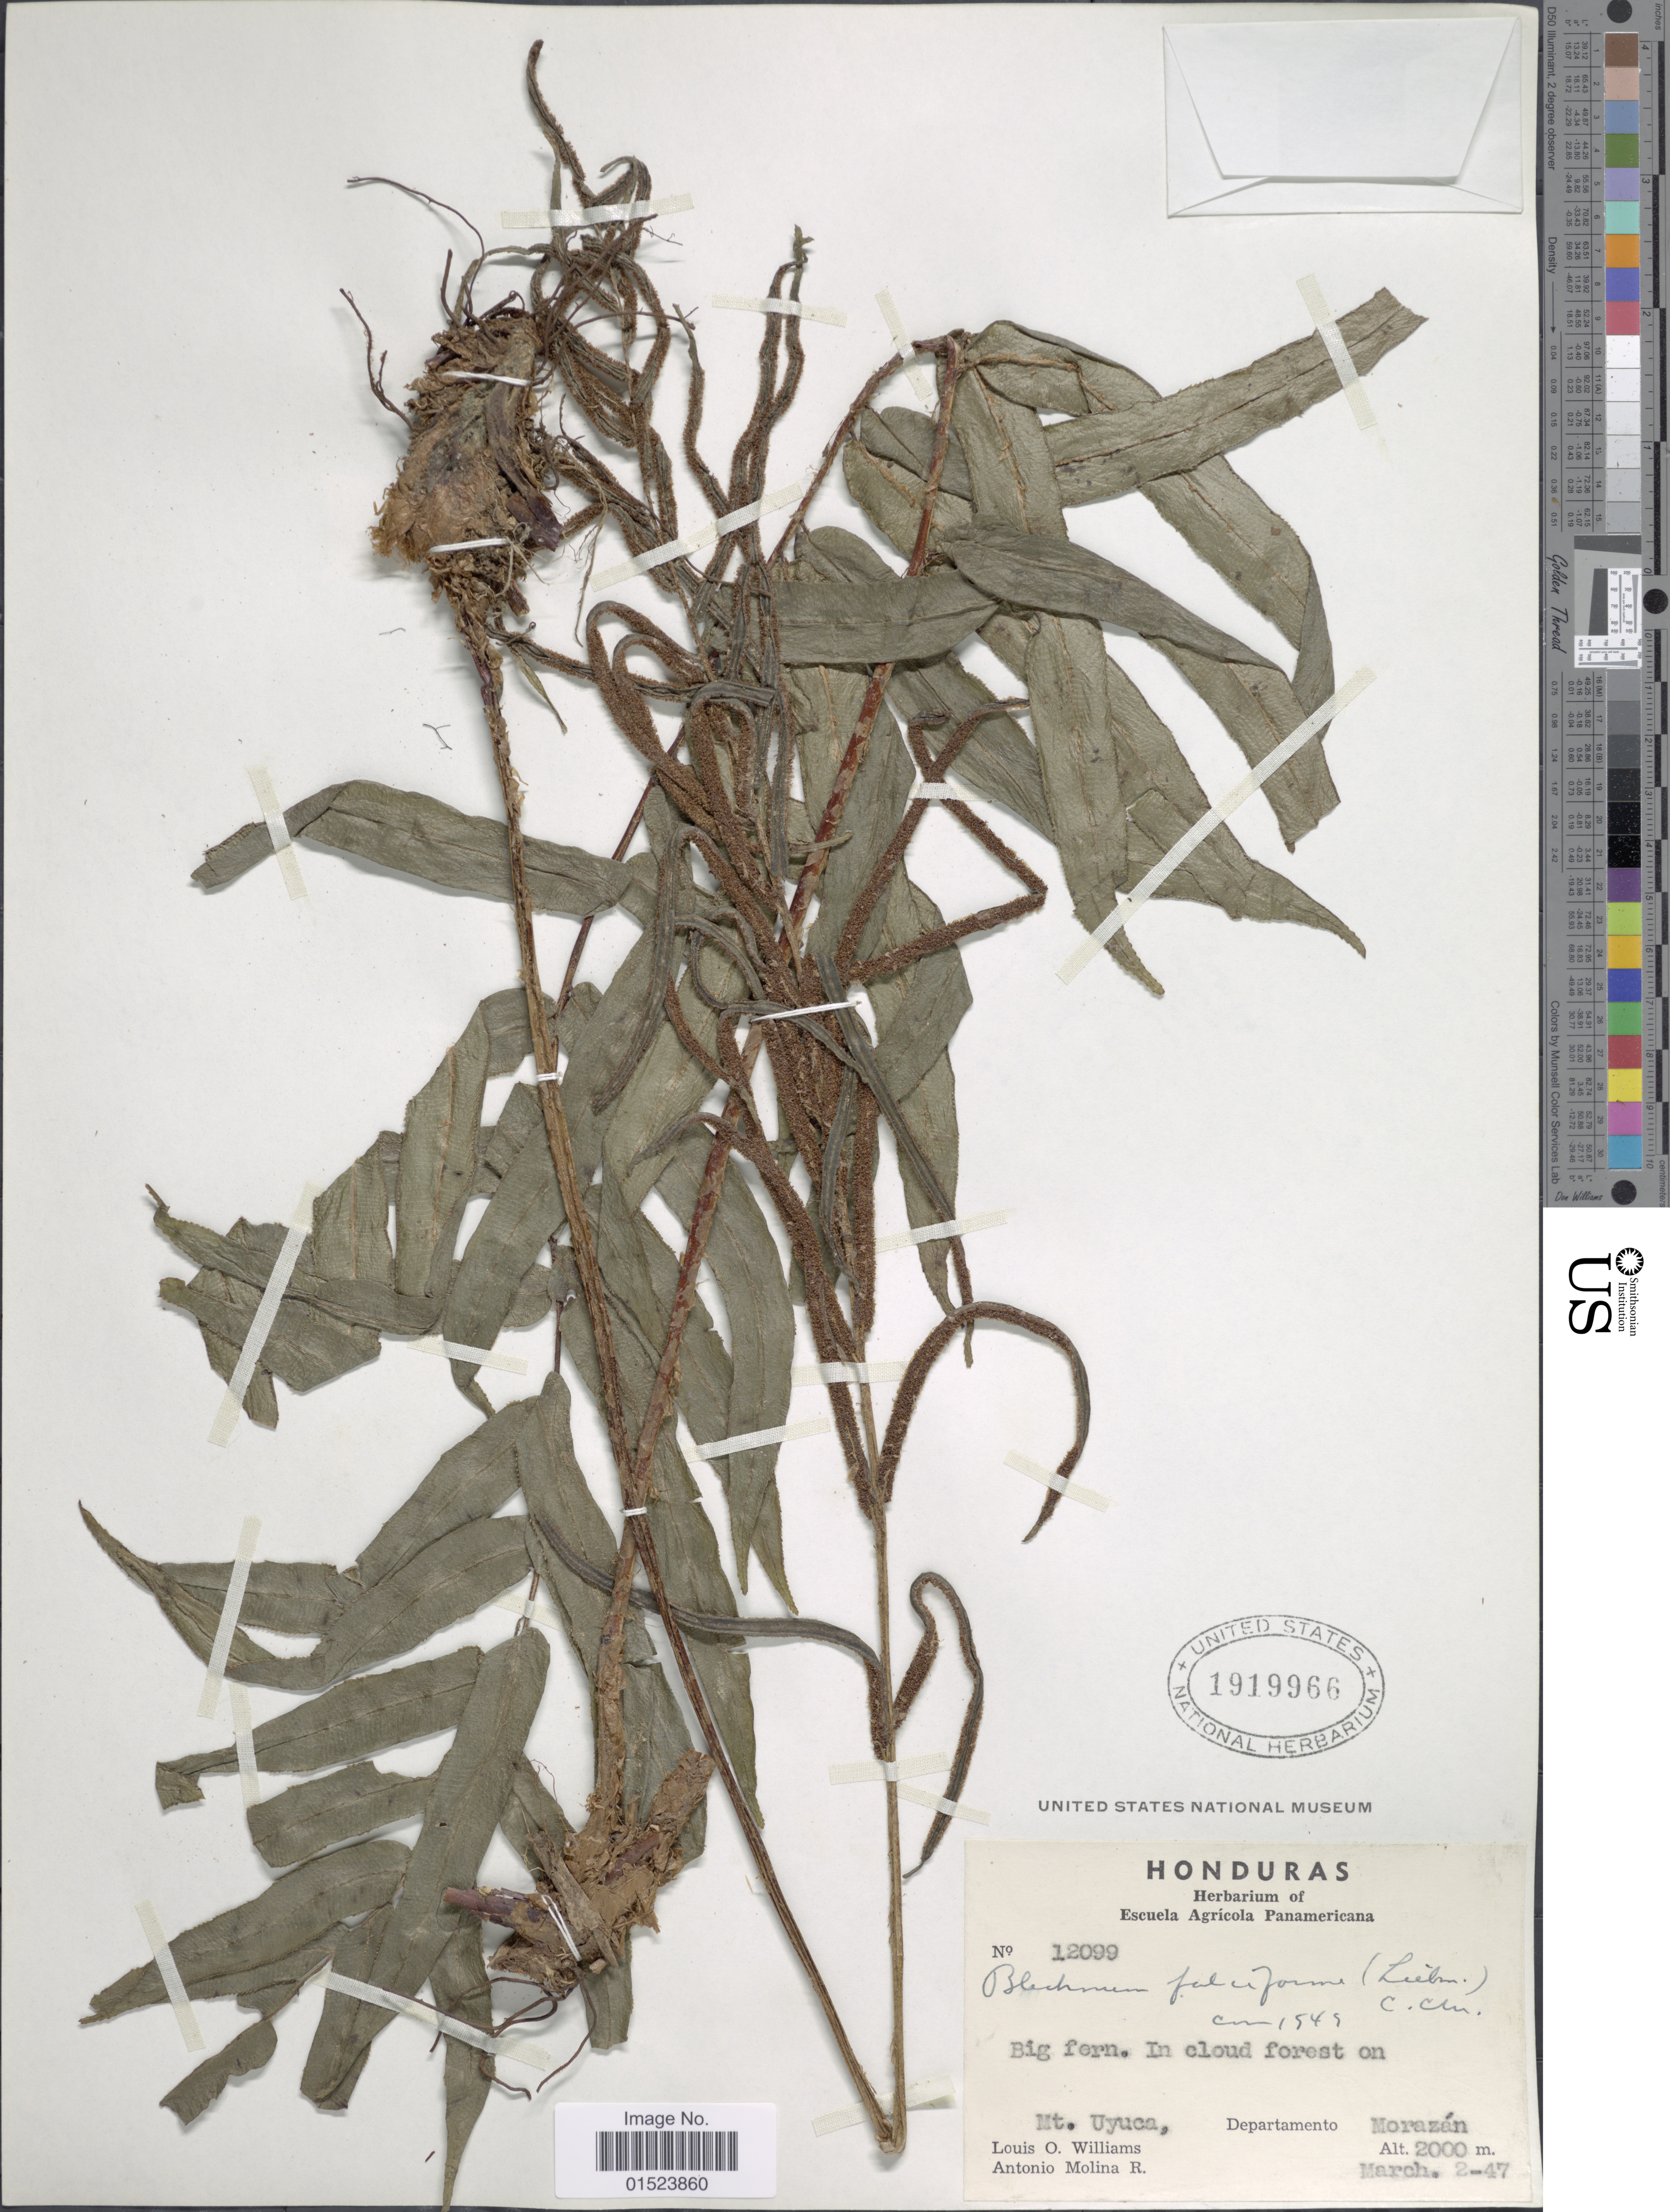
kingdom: Plantae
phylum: Tracheophyta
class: Polypodiopsida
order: Polypodiales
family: Blechnaceae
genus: Blechnum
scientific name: Blechnum falciforme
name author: (Liebm.) C. Chr.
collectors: L. O. Williams & A. Molina R.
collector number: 12099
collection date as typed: Transcribed d/m/y: 2/3/47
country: Honduras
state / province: Fco. Morazán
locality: Mt. Uyuca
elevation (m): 2000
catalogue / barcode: US 1919966